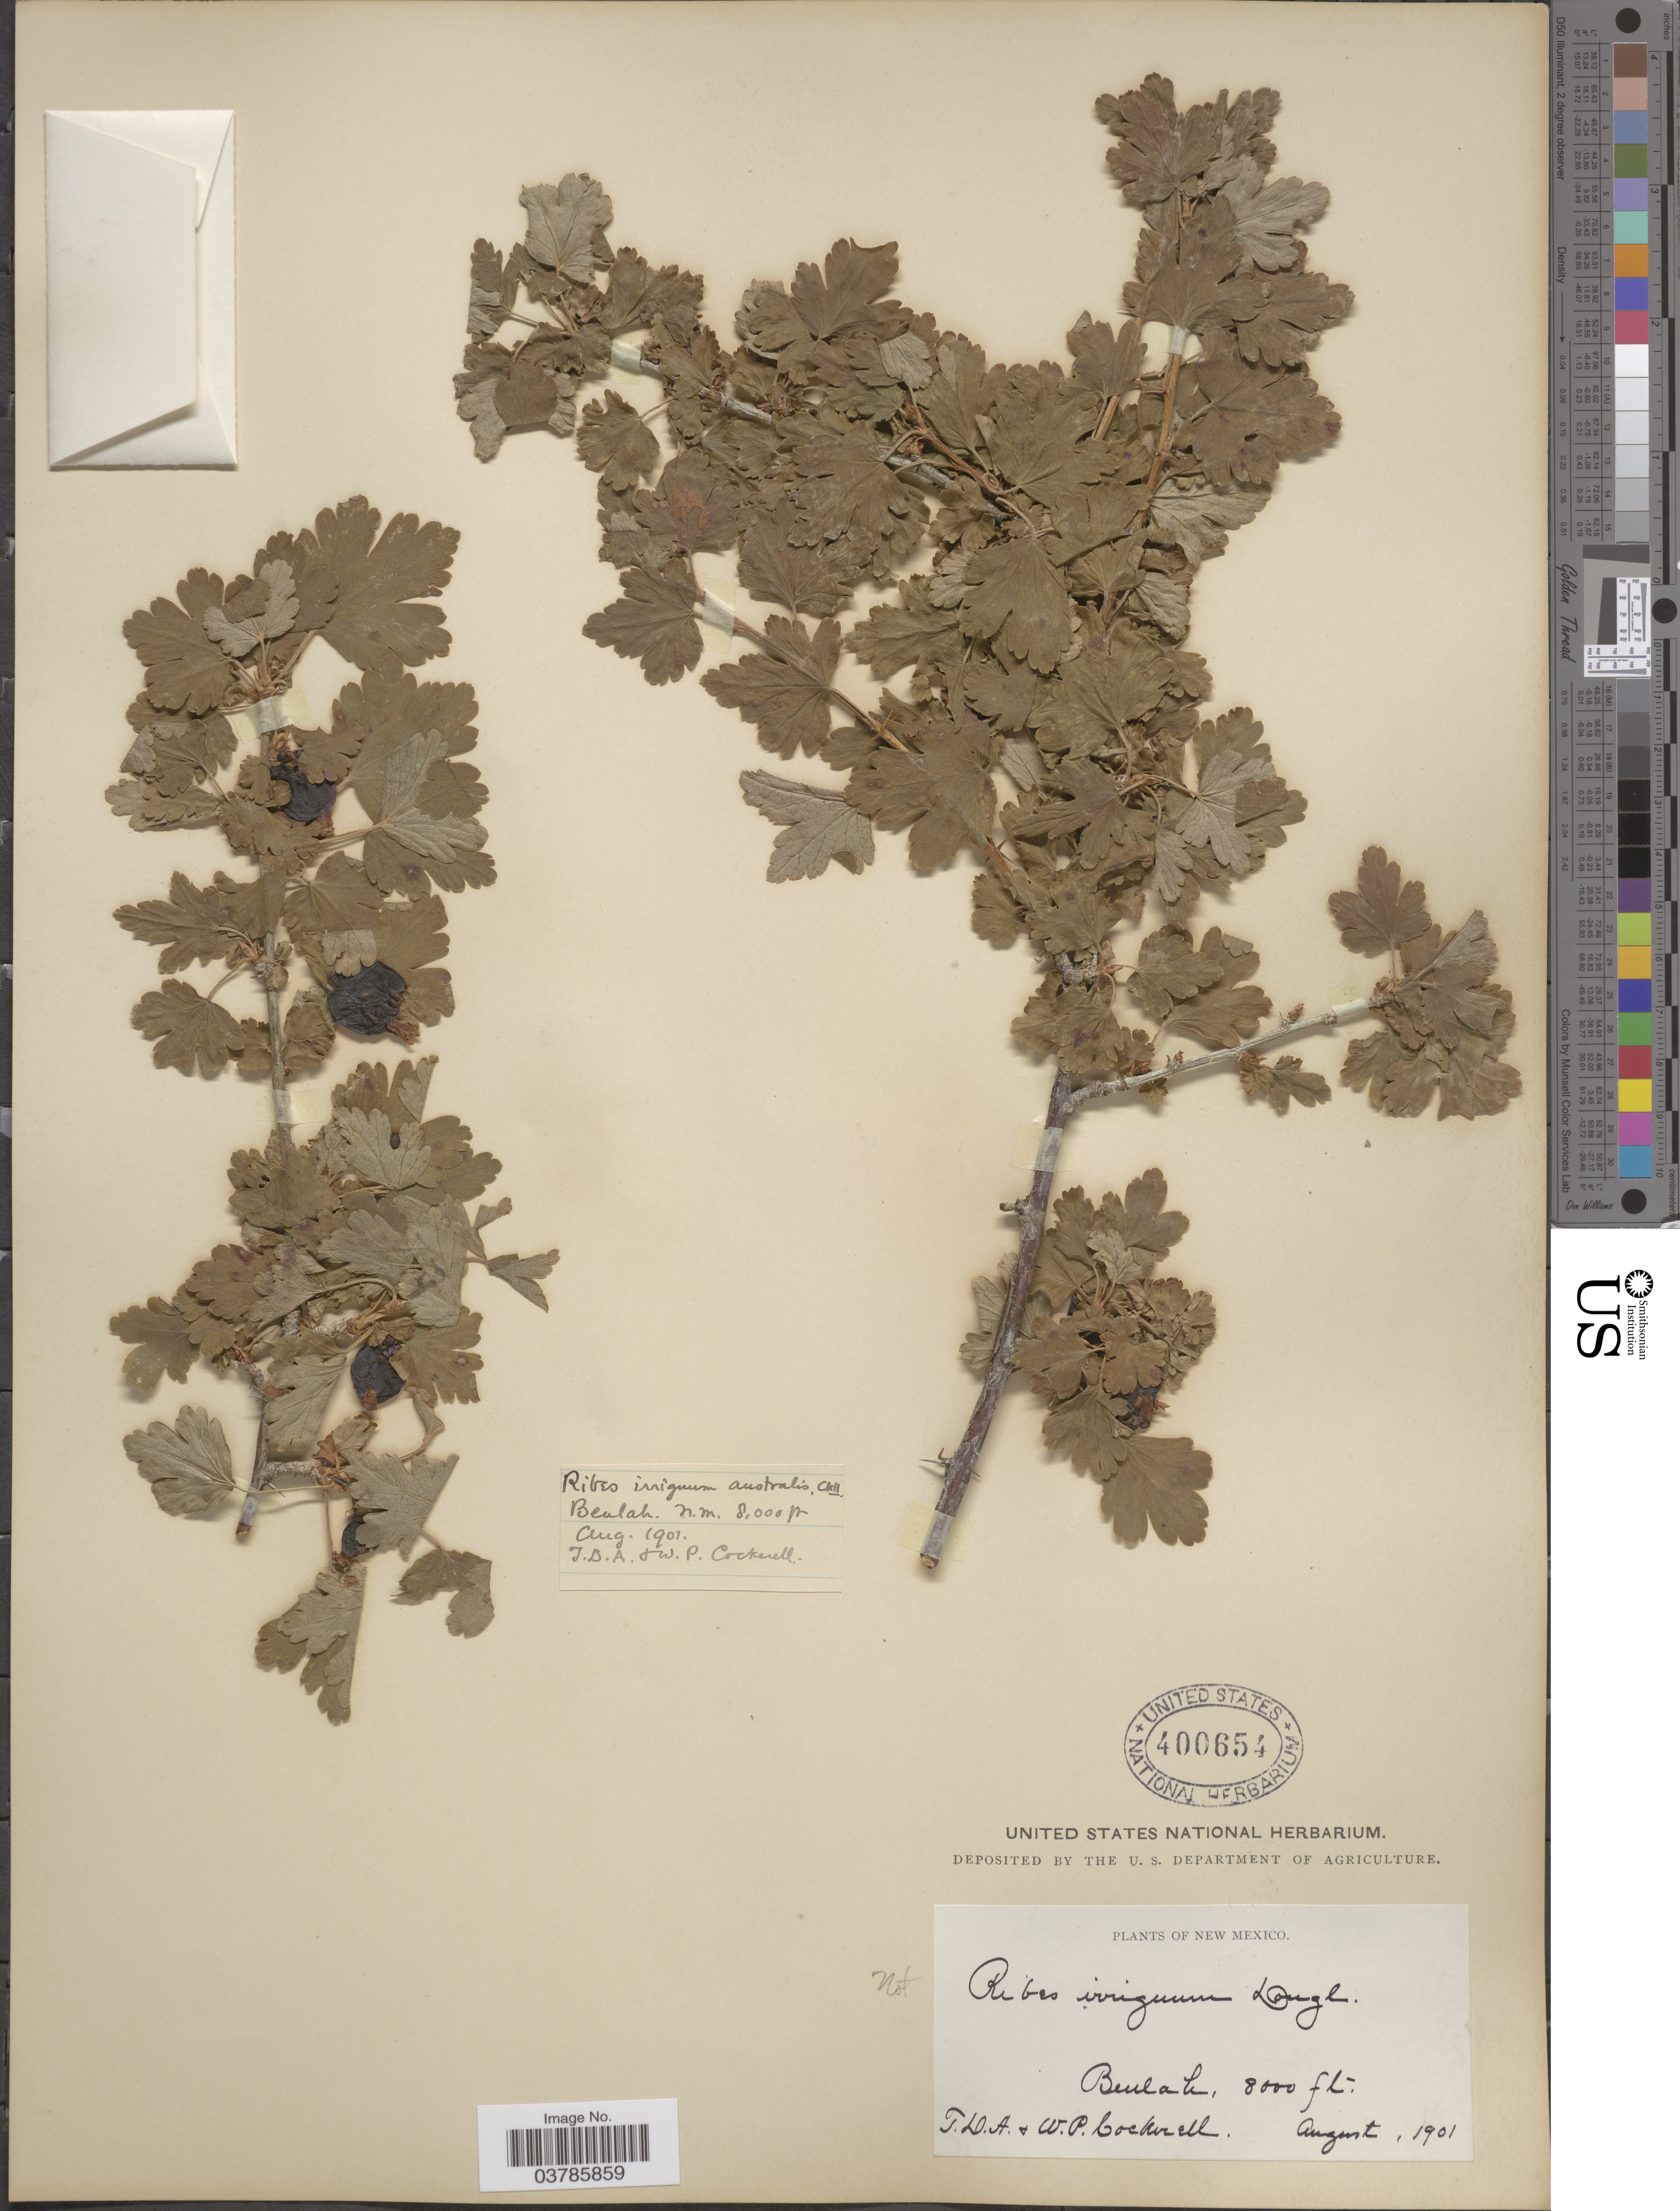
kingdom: Plantae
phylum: Tracheophyta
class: Magnoliopsida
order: Saxifragales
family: Grossulariaceae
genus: Ribes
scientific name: Ribes inerme var. inerme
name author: Rydb.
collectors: T. Cockerell & W. Cockerell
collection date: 1901-08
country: United States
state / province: New Mexico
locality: Beulah.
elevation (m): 2438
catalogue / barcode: US 400654